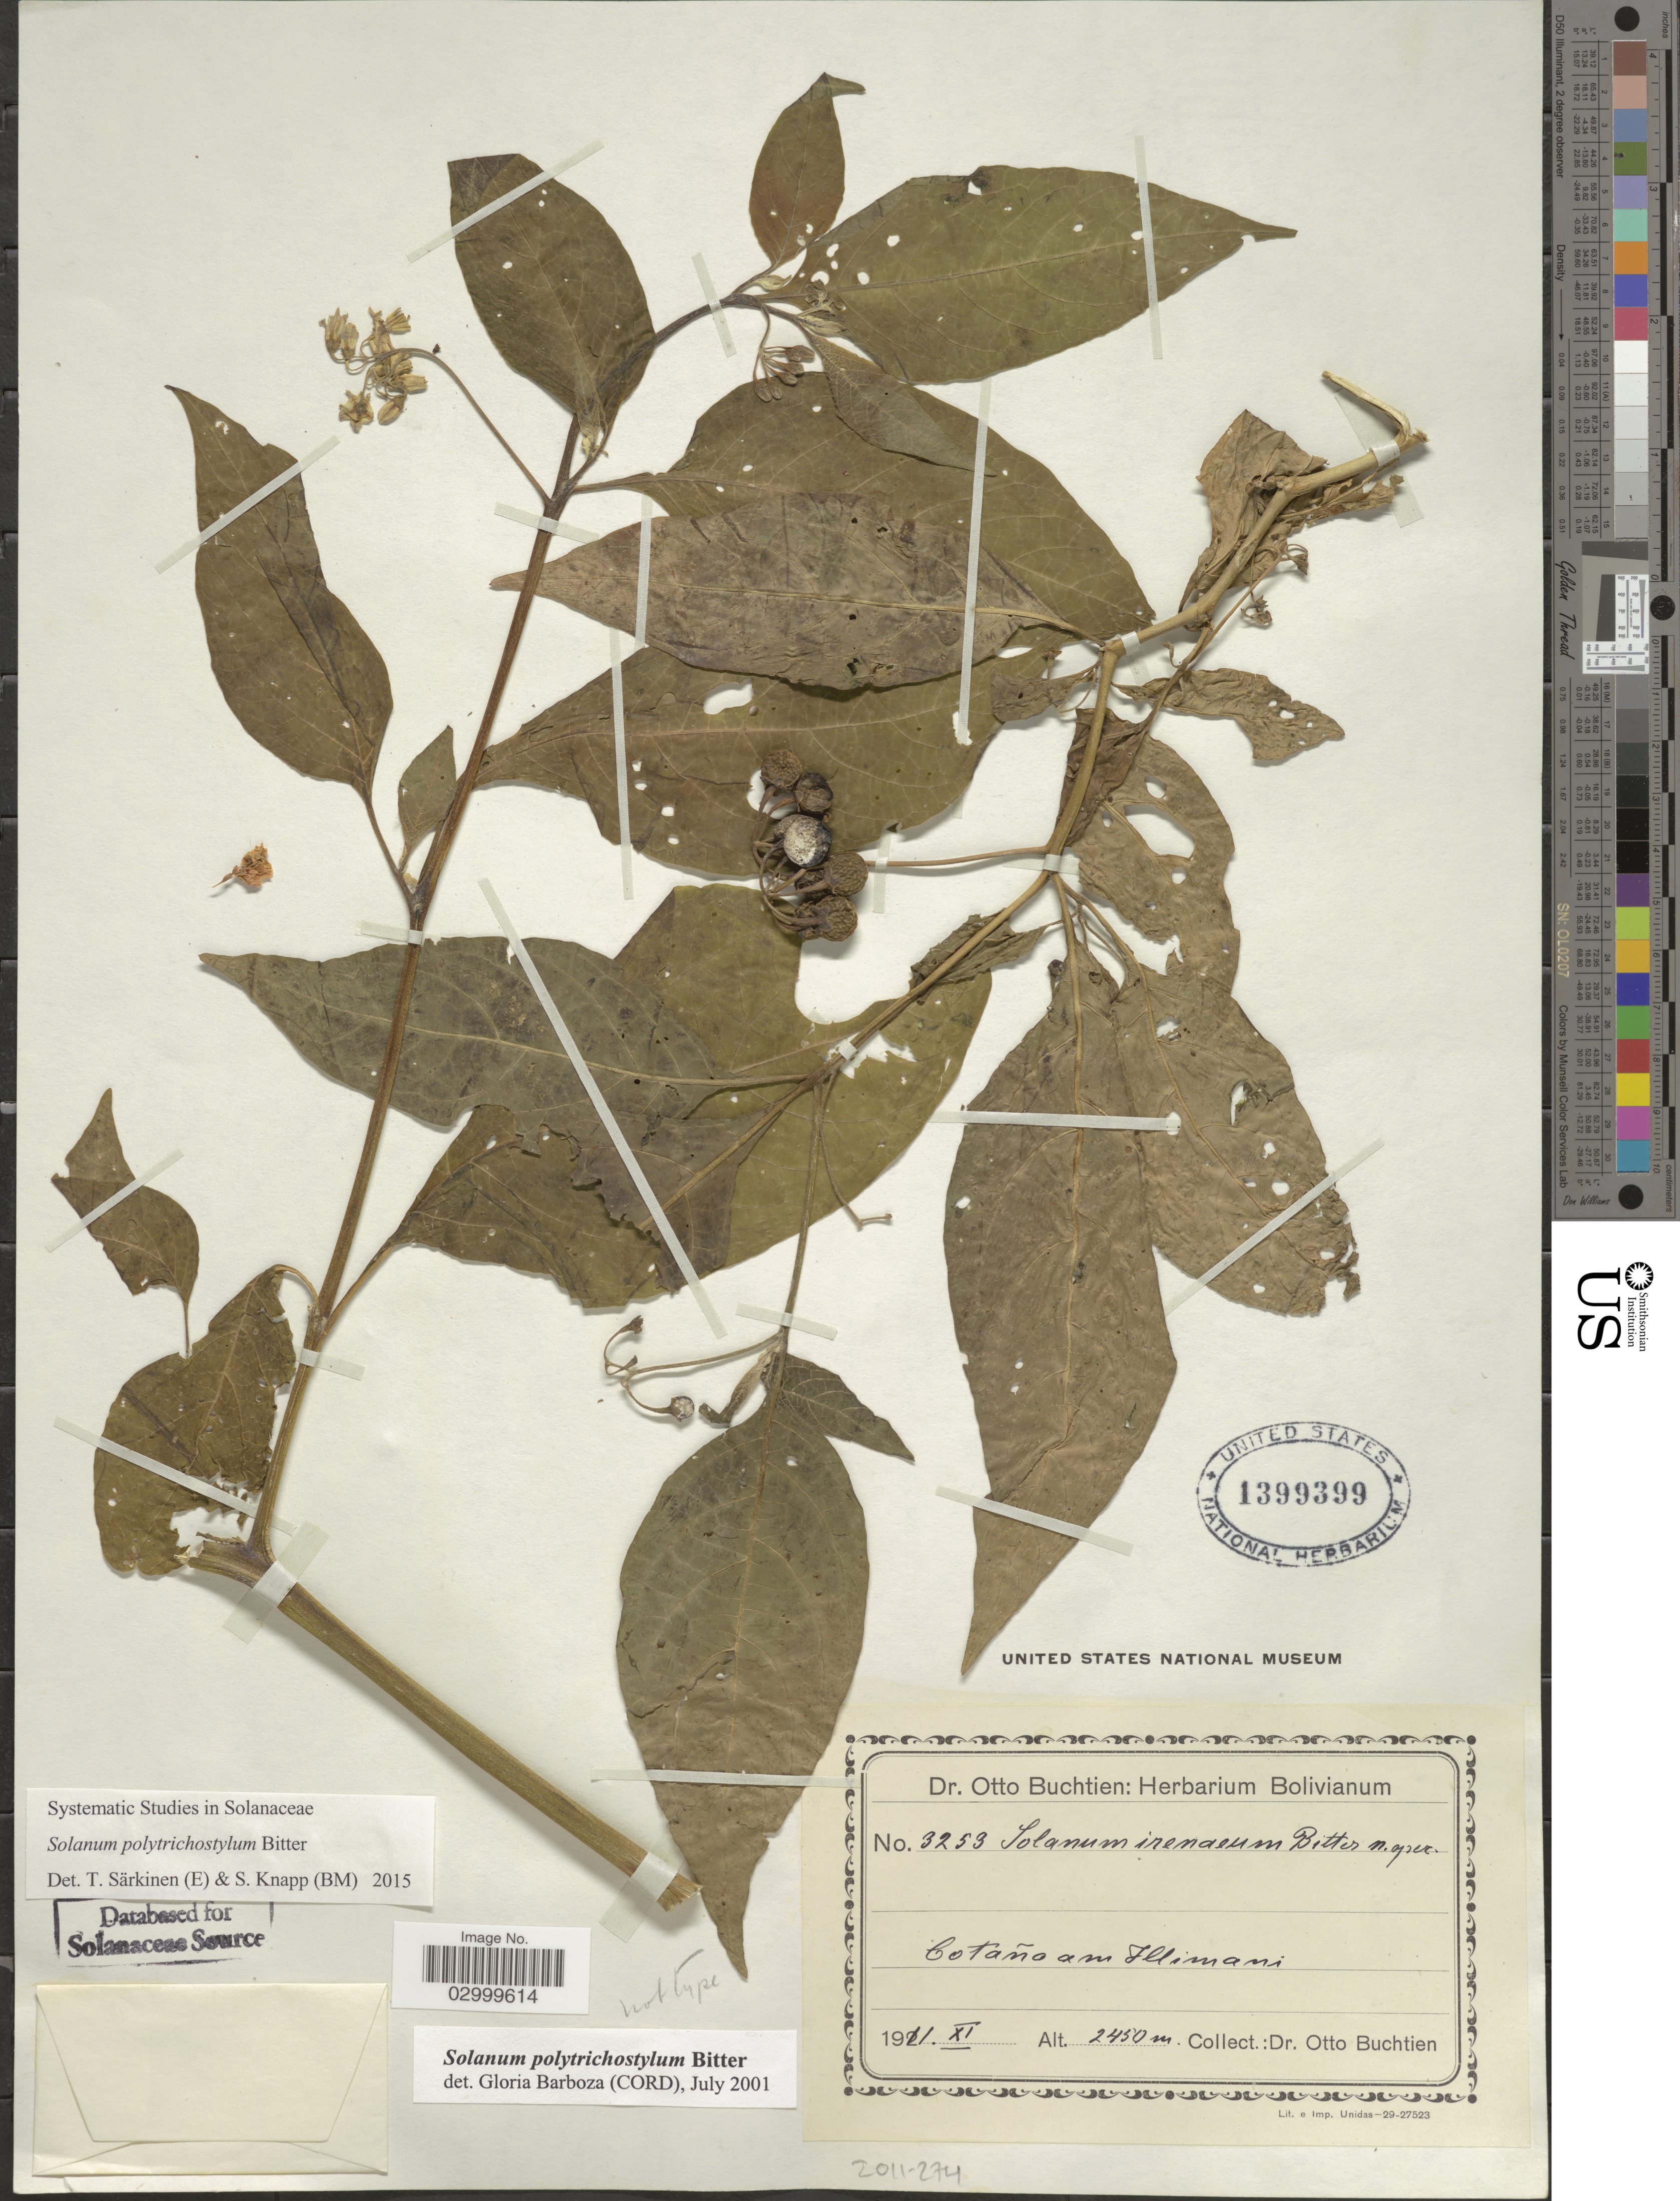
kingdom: Plantae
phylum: Tracheophyta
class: Magnoliopsida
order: Solanales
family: Solanaceae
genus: Solanum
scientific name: Solanum polytrichostylum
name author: Bitter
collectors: O. Buchtien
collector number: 3253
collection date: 1911-11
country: Bolivia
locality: Cotaña am Illimani.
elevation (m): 2450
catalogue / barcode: US 1399399